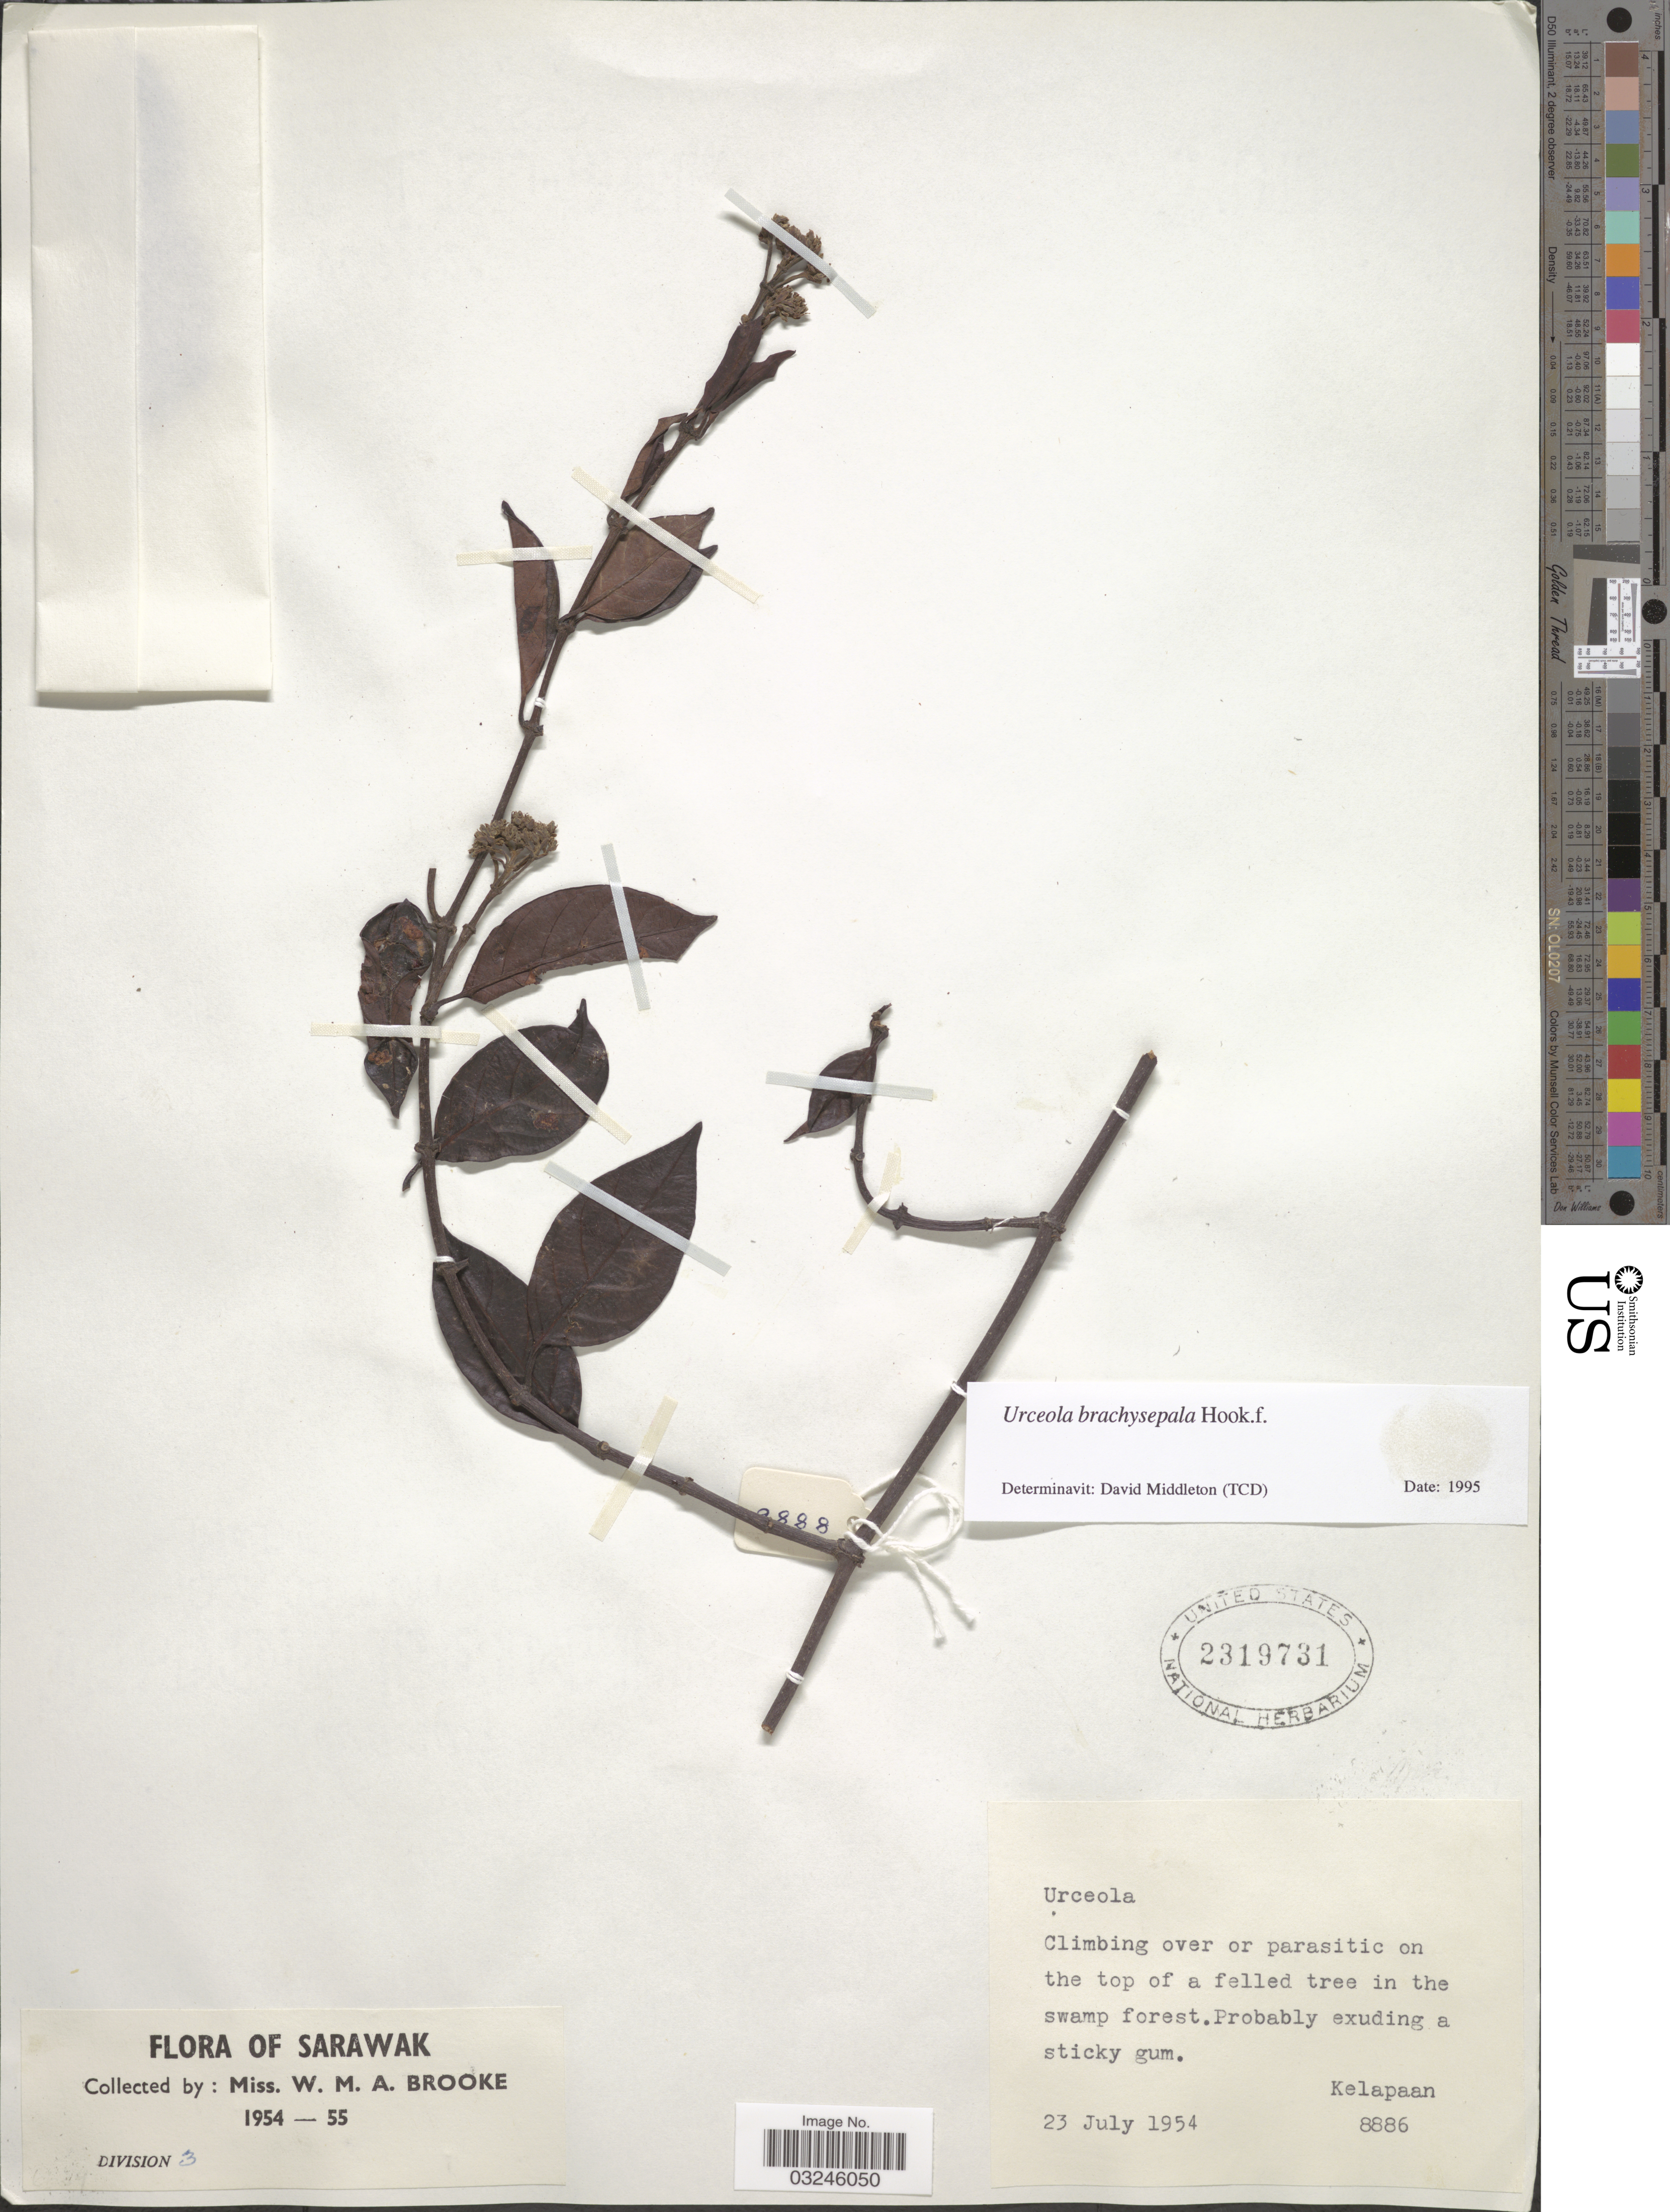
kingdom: Plantae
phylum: Tracheophyta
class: Magnoliopsida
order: Gentianales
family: Apocynaceae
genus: Urceola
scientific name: Urceola brachysepala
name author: Hook. f.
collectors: W. Brooke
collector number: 8886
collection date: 1954-07-23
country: Malaysia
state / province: Sarawak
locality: Kelapaan.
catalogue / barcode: US 2319731